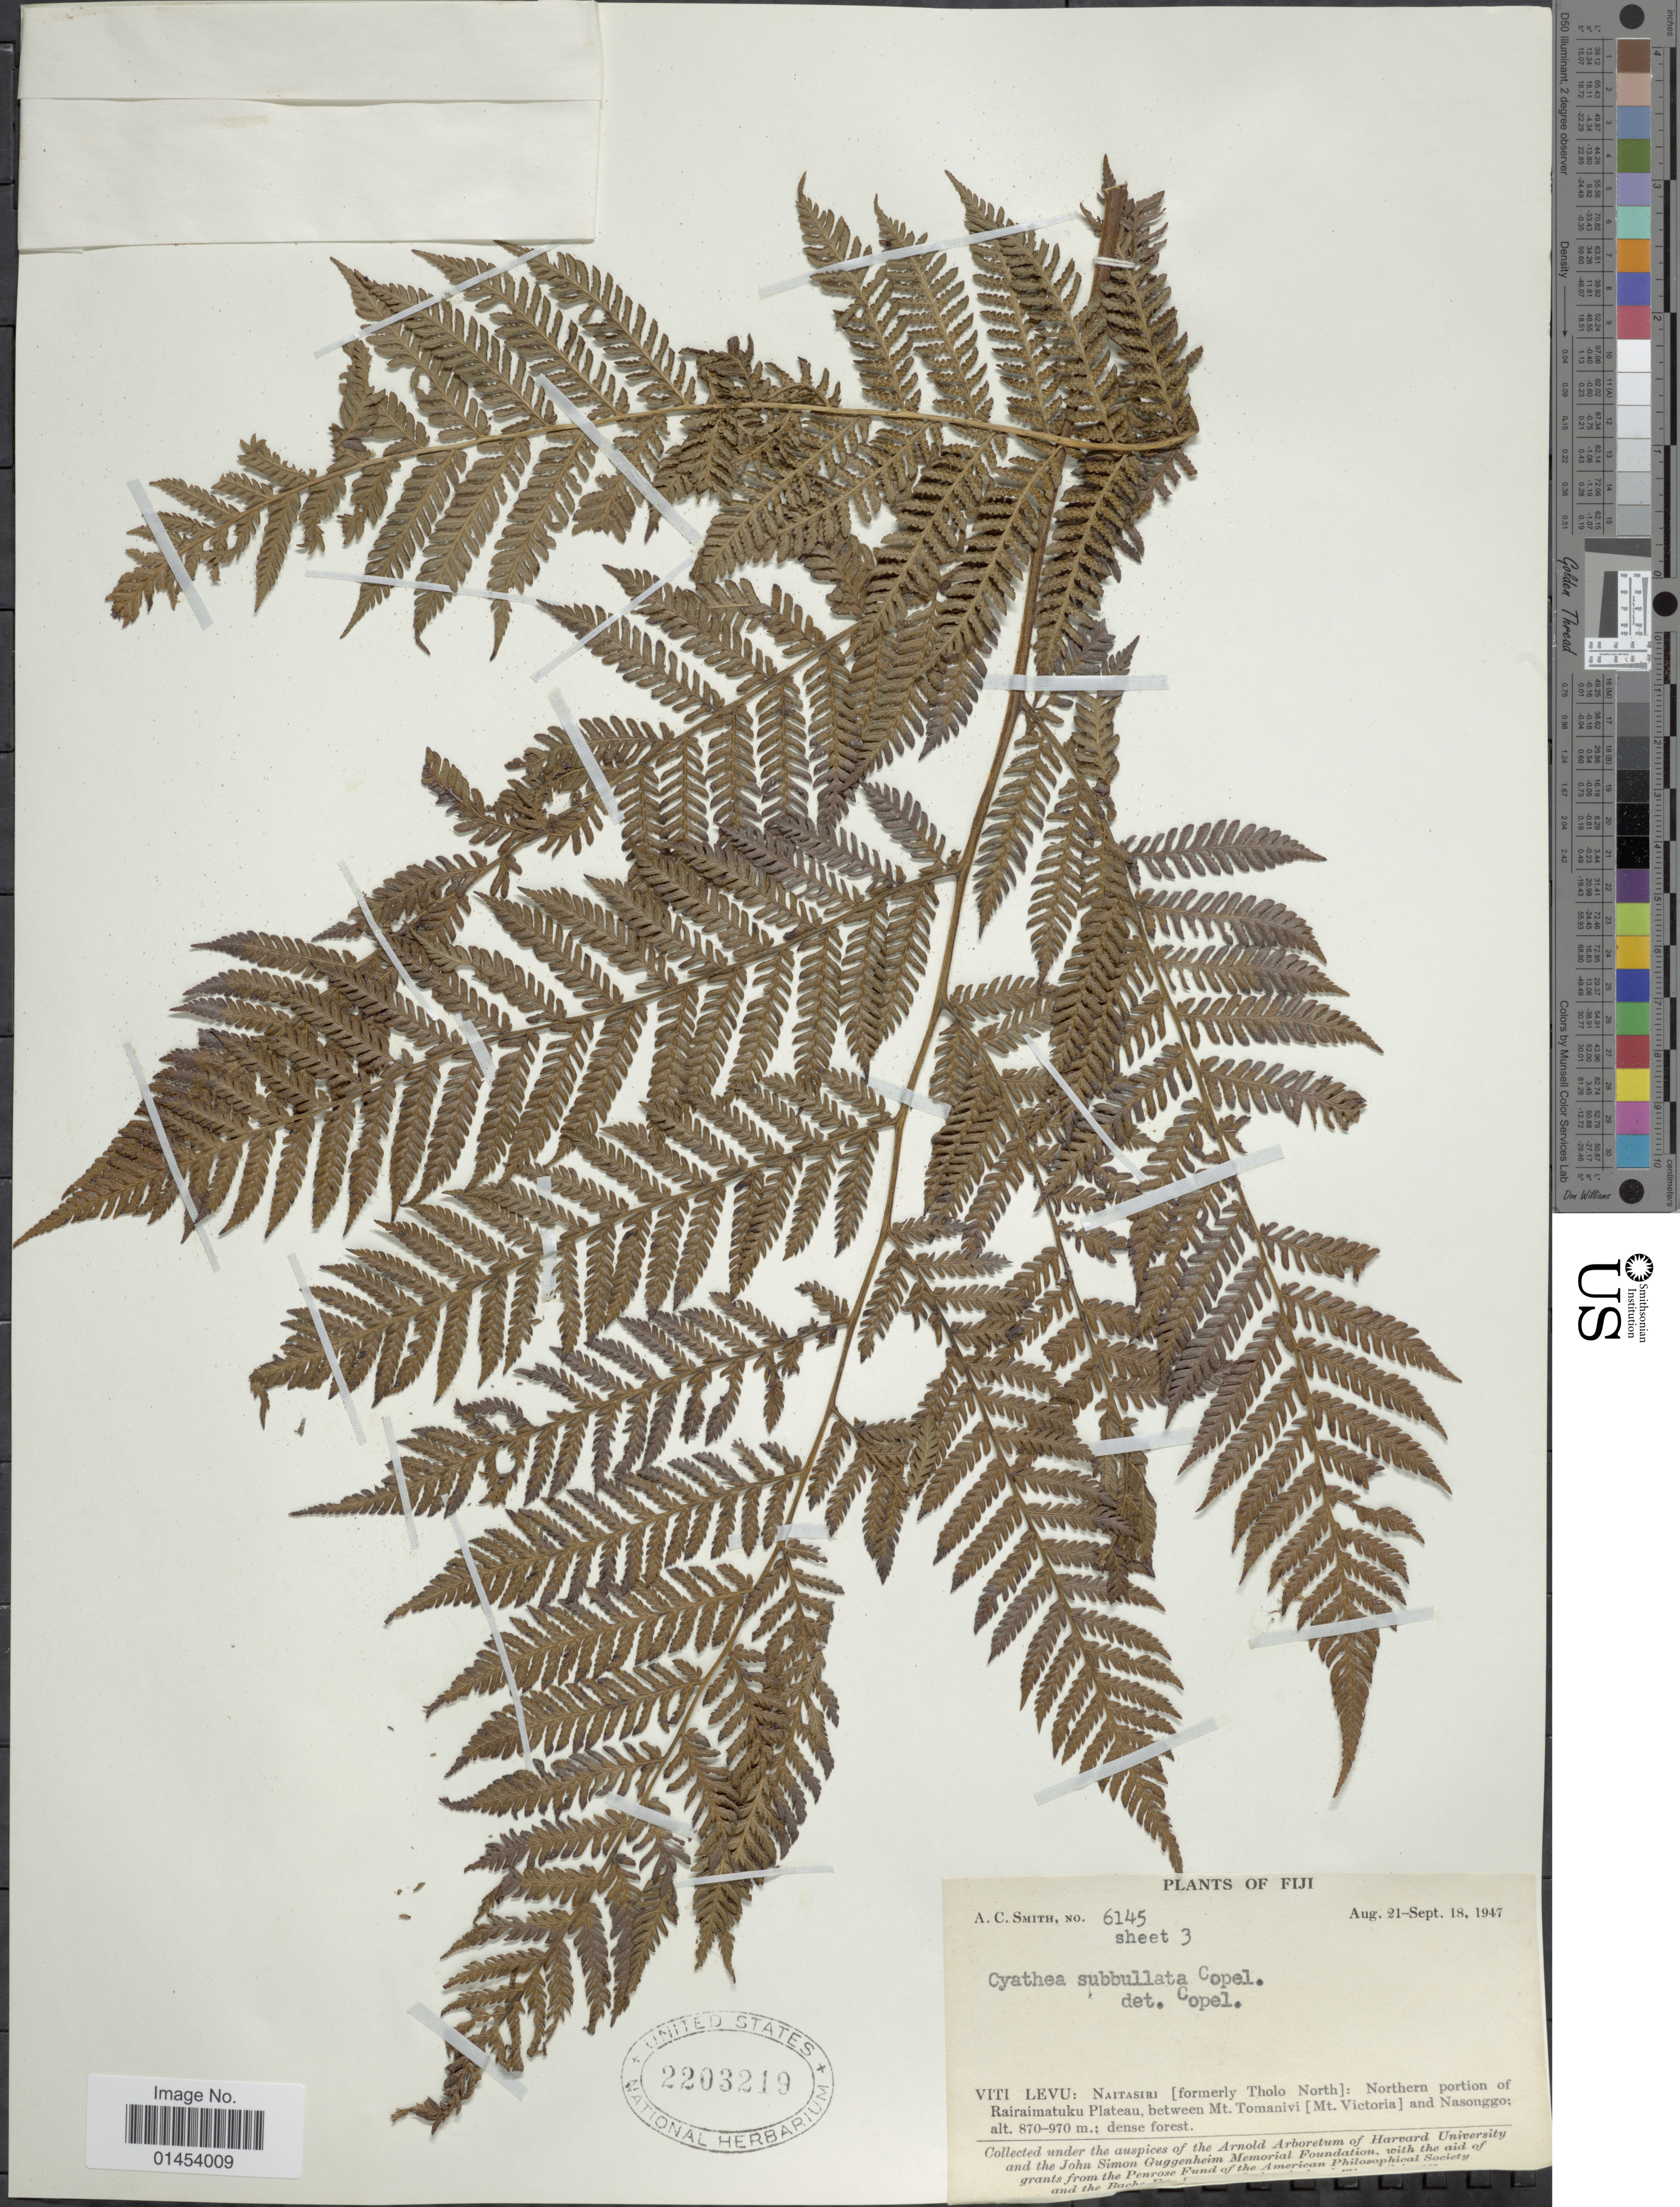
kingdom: Plantae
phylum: Tracheophyta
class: Polypodiopsida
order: Cyatheales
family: Cyatheaceae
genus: Cyathea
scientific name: Cyathea decurrens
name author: (Hook.) Copel.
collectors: A. C. Smith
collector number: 6145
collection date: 1947-08-21/1947-09-18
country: Fiji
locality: Viti Levu: Naitasiri [formerly Tholo North]: Northern portion of Rairaimatuku Plateau, between Mt. Tomanivi [Mt. Victoria] and Nasonggo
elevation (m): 870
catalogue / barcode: US 2203219